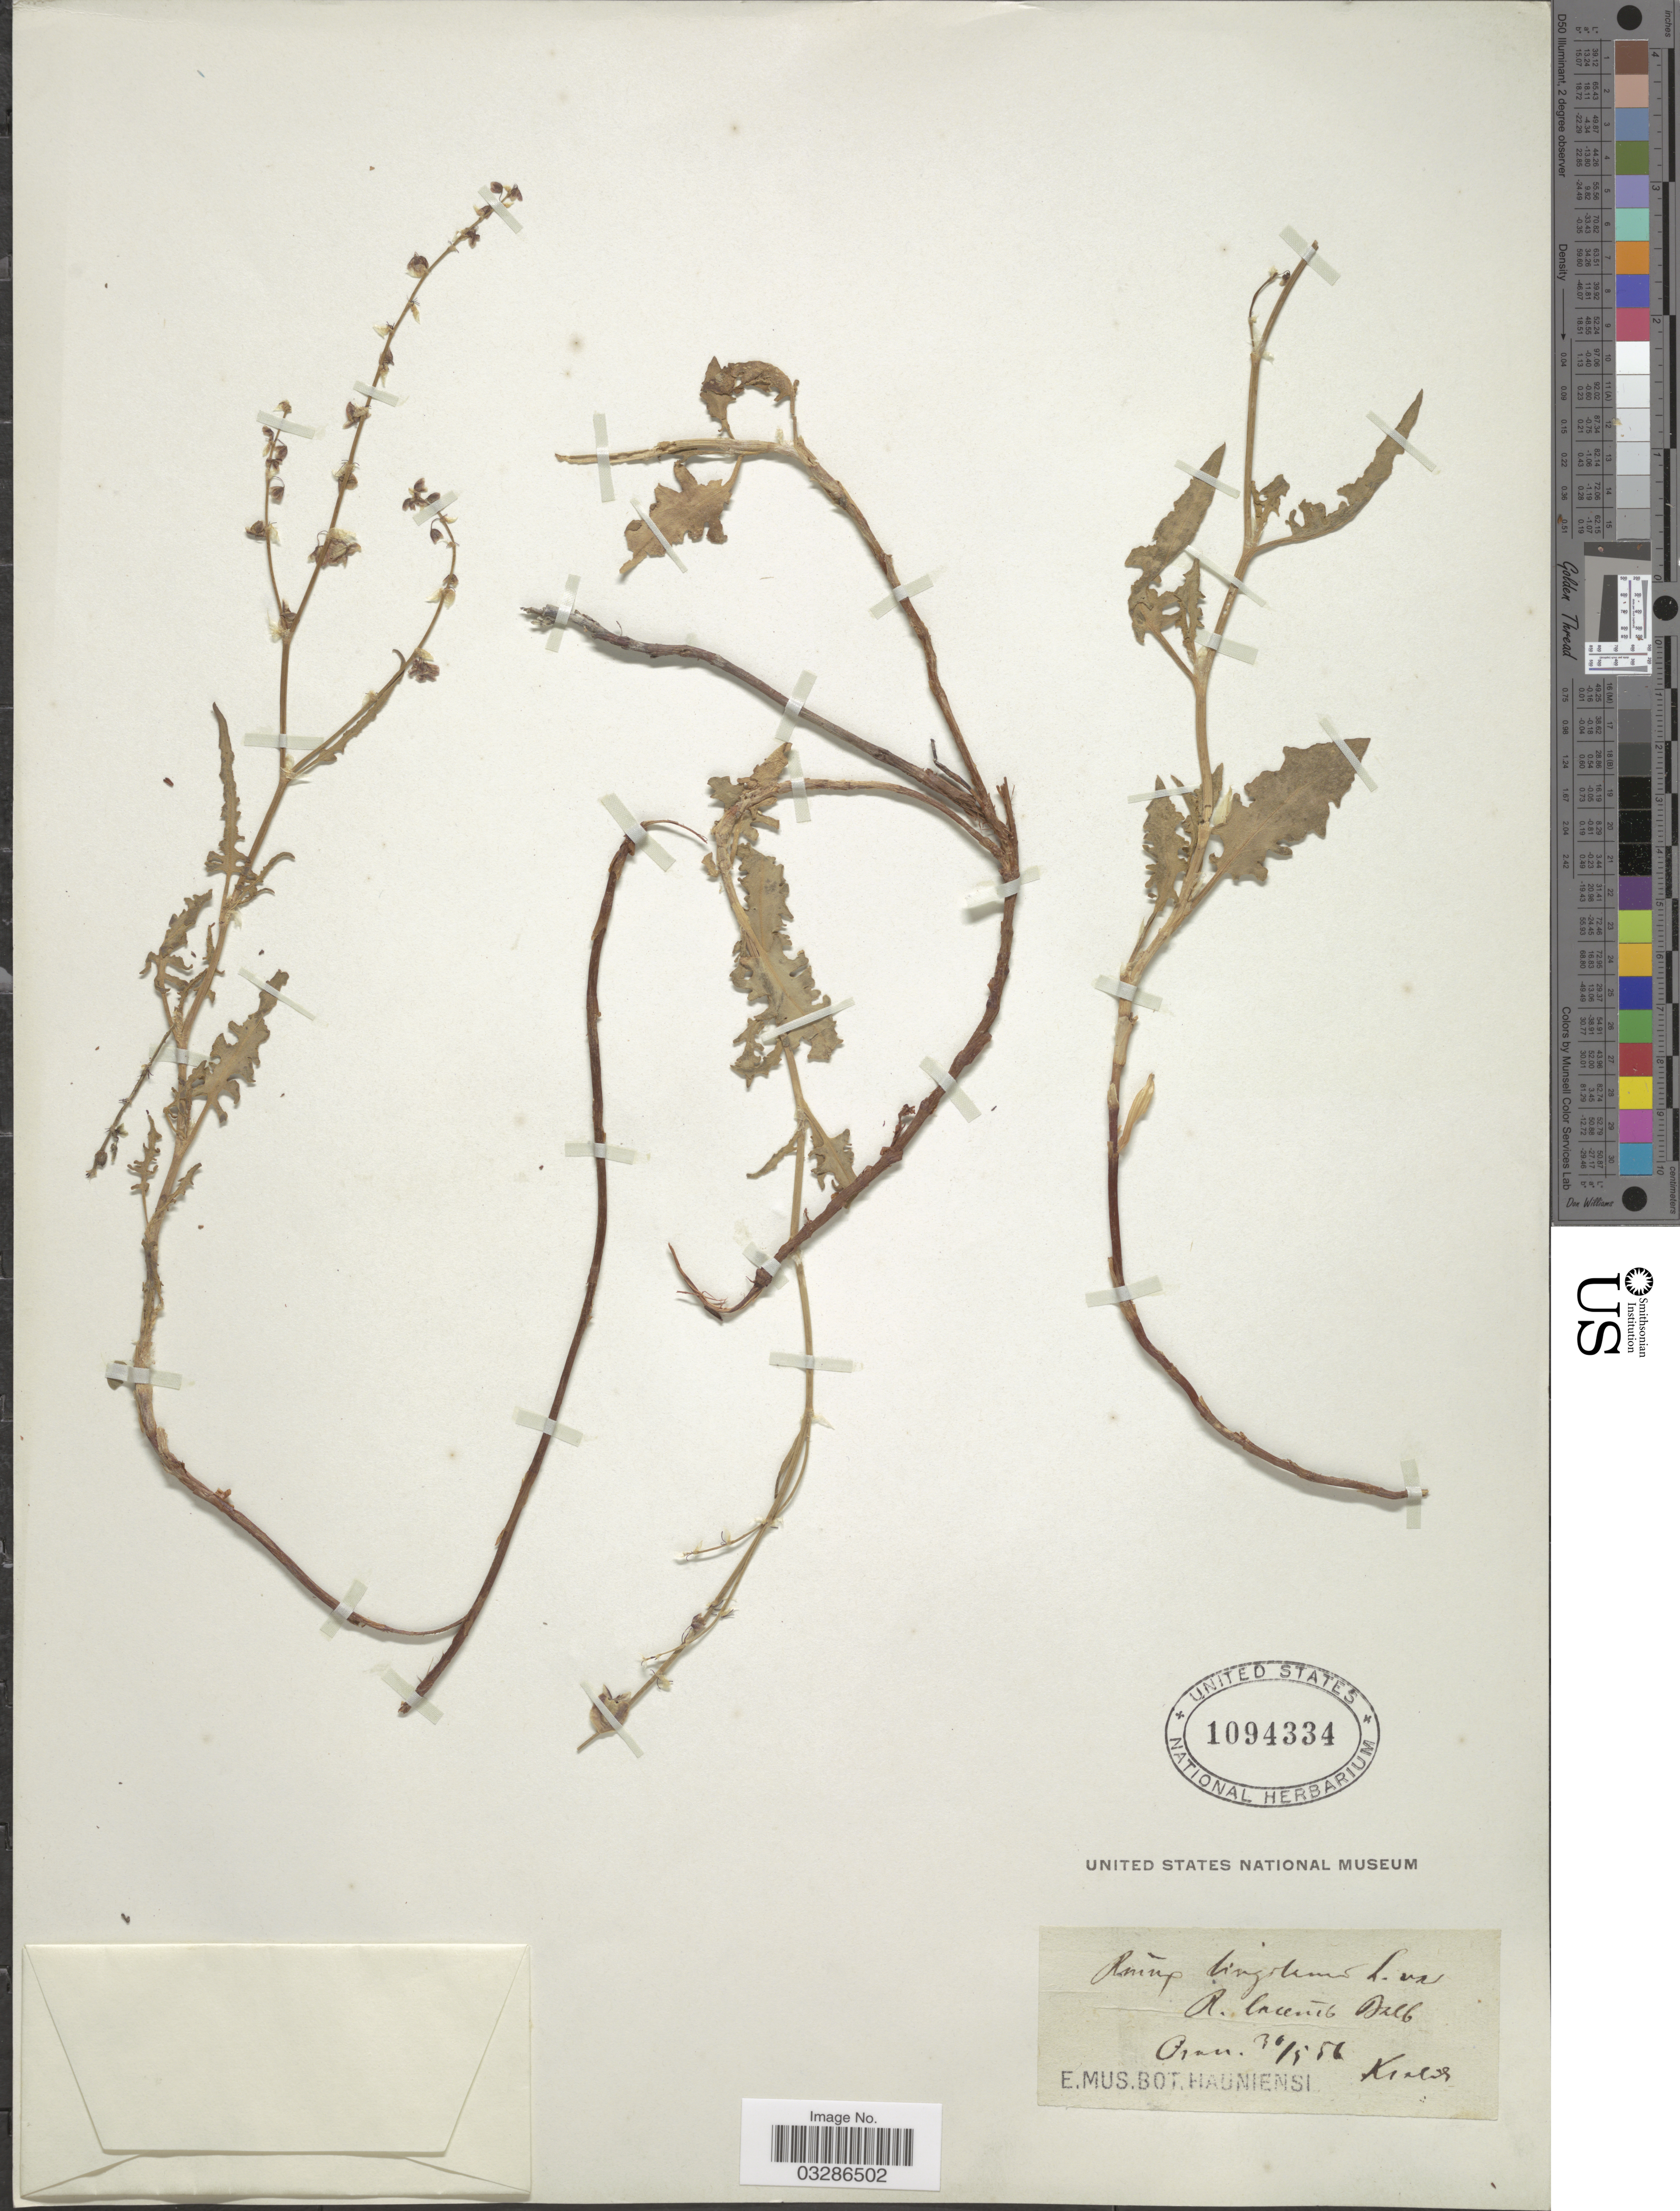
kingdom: Plantae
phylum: Tracheophyta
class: Magnoliopsida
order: Caryophyllales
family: Polygonaceae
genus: Rumex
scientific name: Rumex tingitanus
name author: L.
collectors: Kralik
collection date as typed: Transcribed d/m/y: 30/5/56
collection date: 1856-05-30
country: Algeria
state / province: Oran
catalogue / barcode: US 1094334